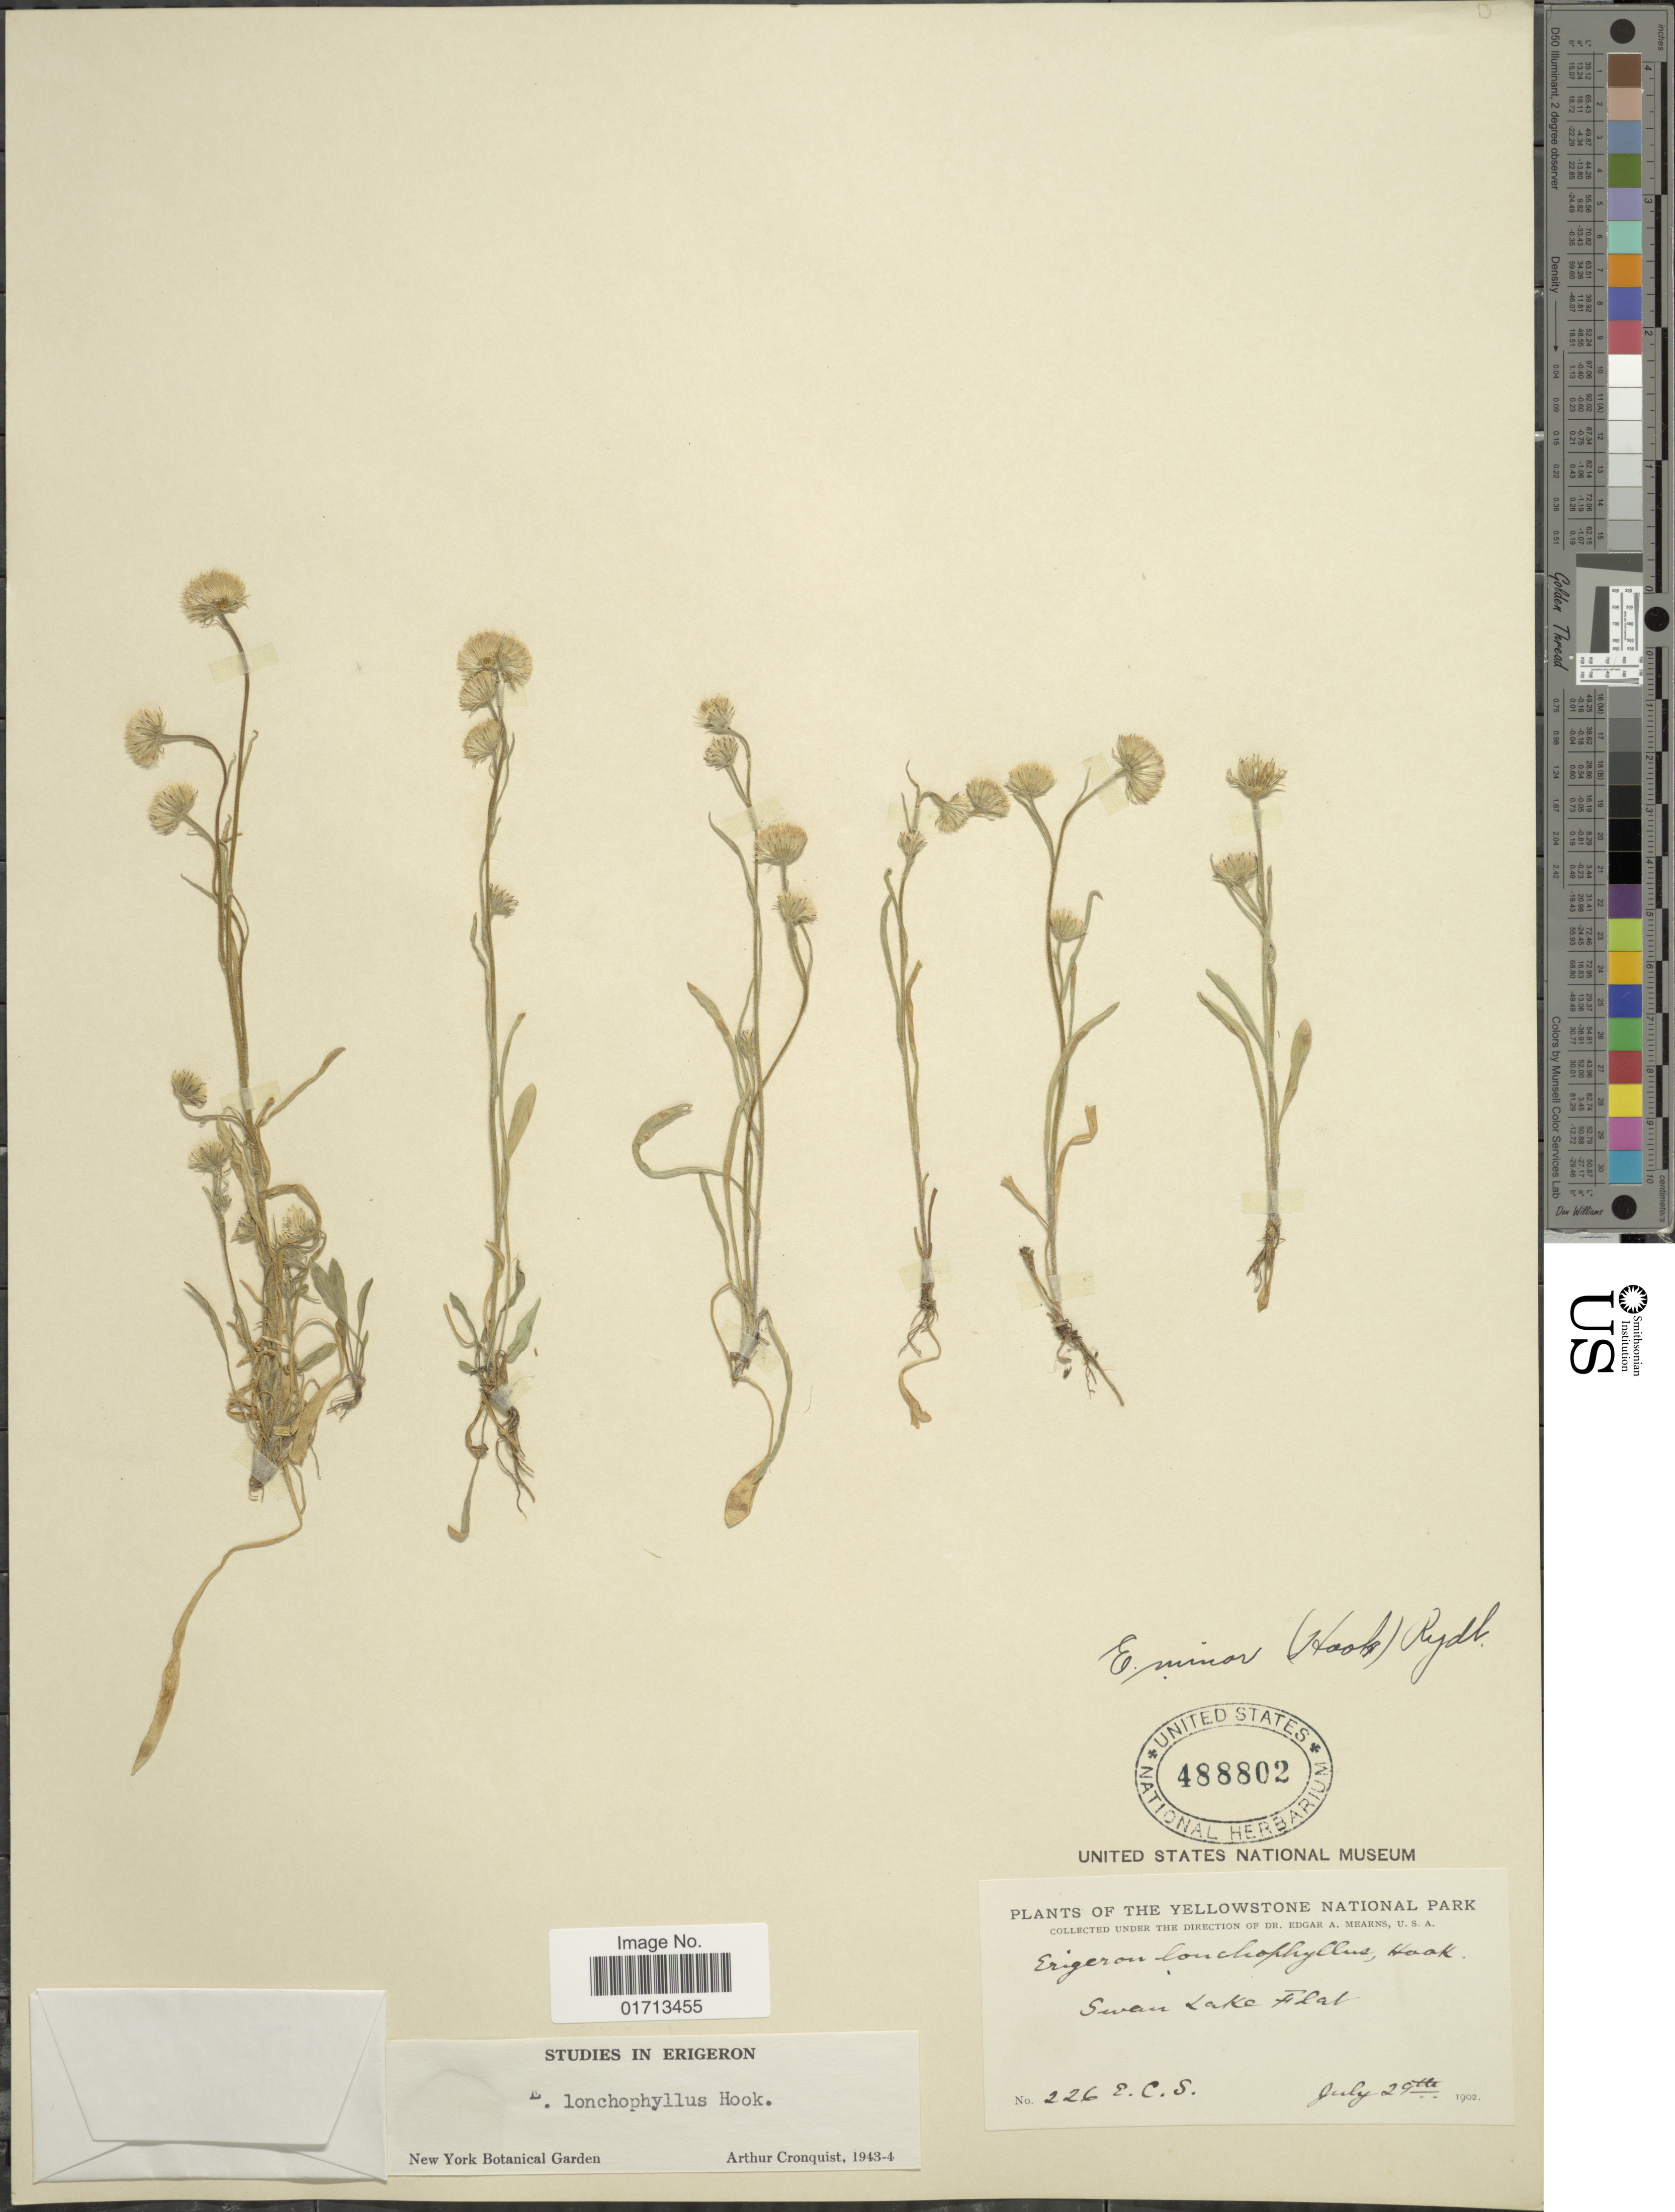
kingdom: Plantae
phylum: Tracheophyta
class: Magnoliopsida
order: Asterales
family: Asteraceae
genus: Erigeron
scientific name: Erigeron lonchophyllus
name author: Hook.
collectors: E. C. Smith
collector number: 226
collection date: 1902-07-29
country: United States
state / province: Wyoming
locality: Yellowstone National Park. Swan Lake Flat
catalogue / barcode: US 488802